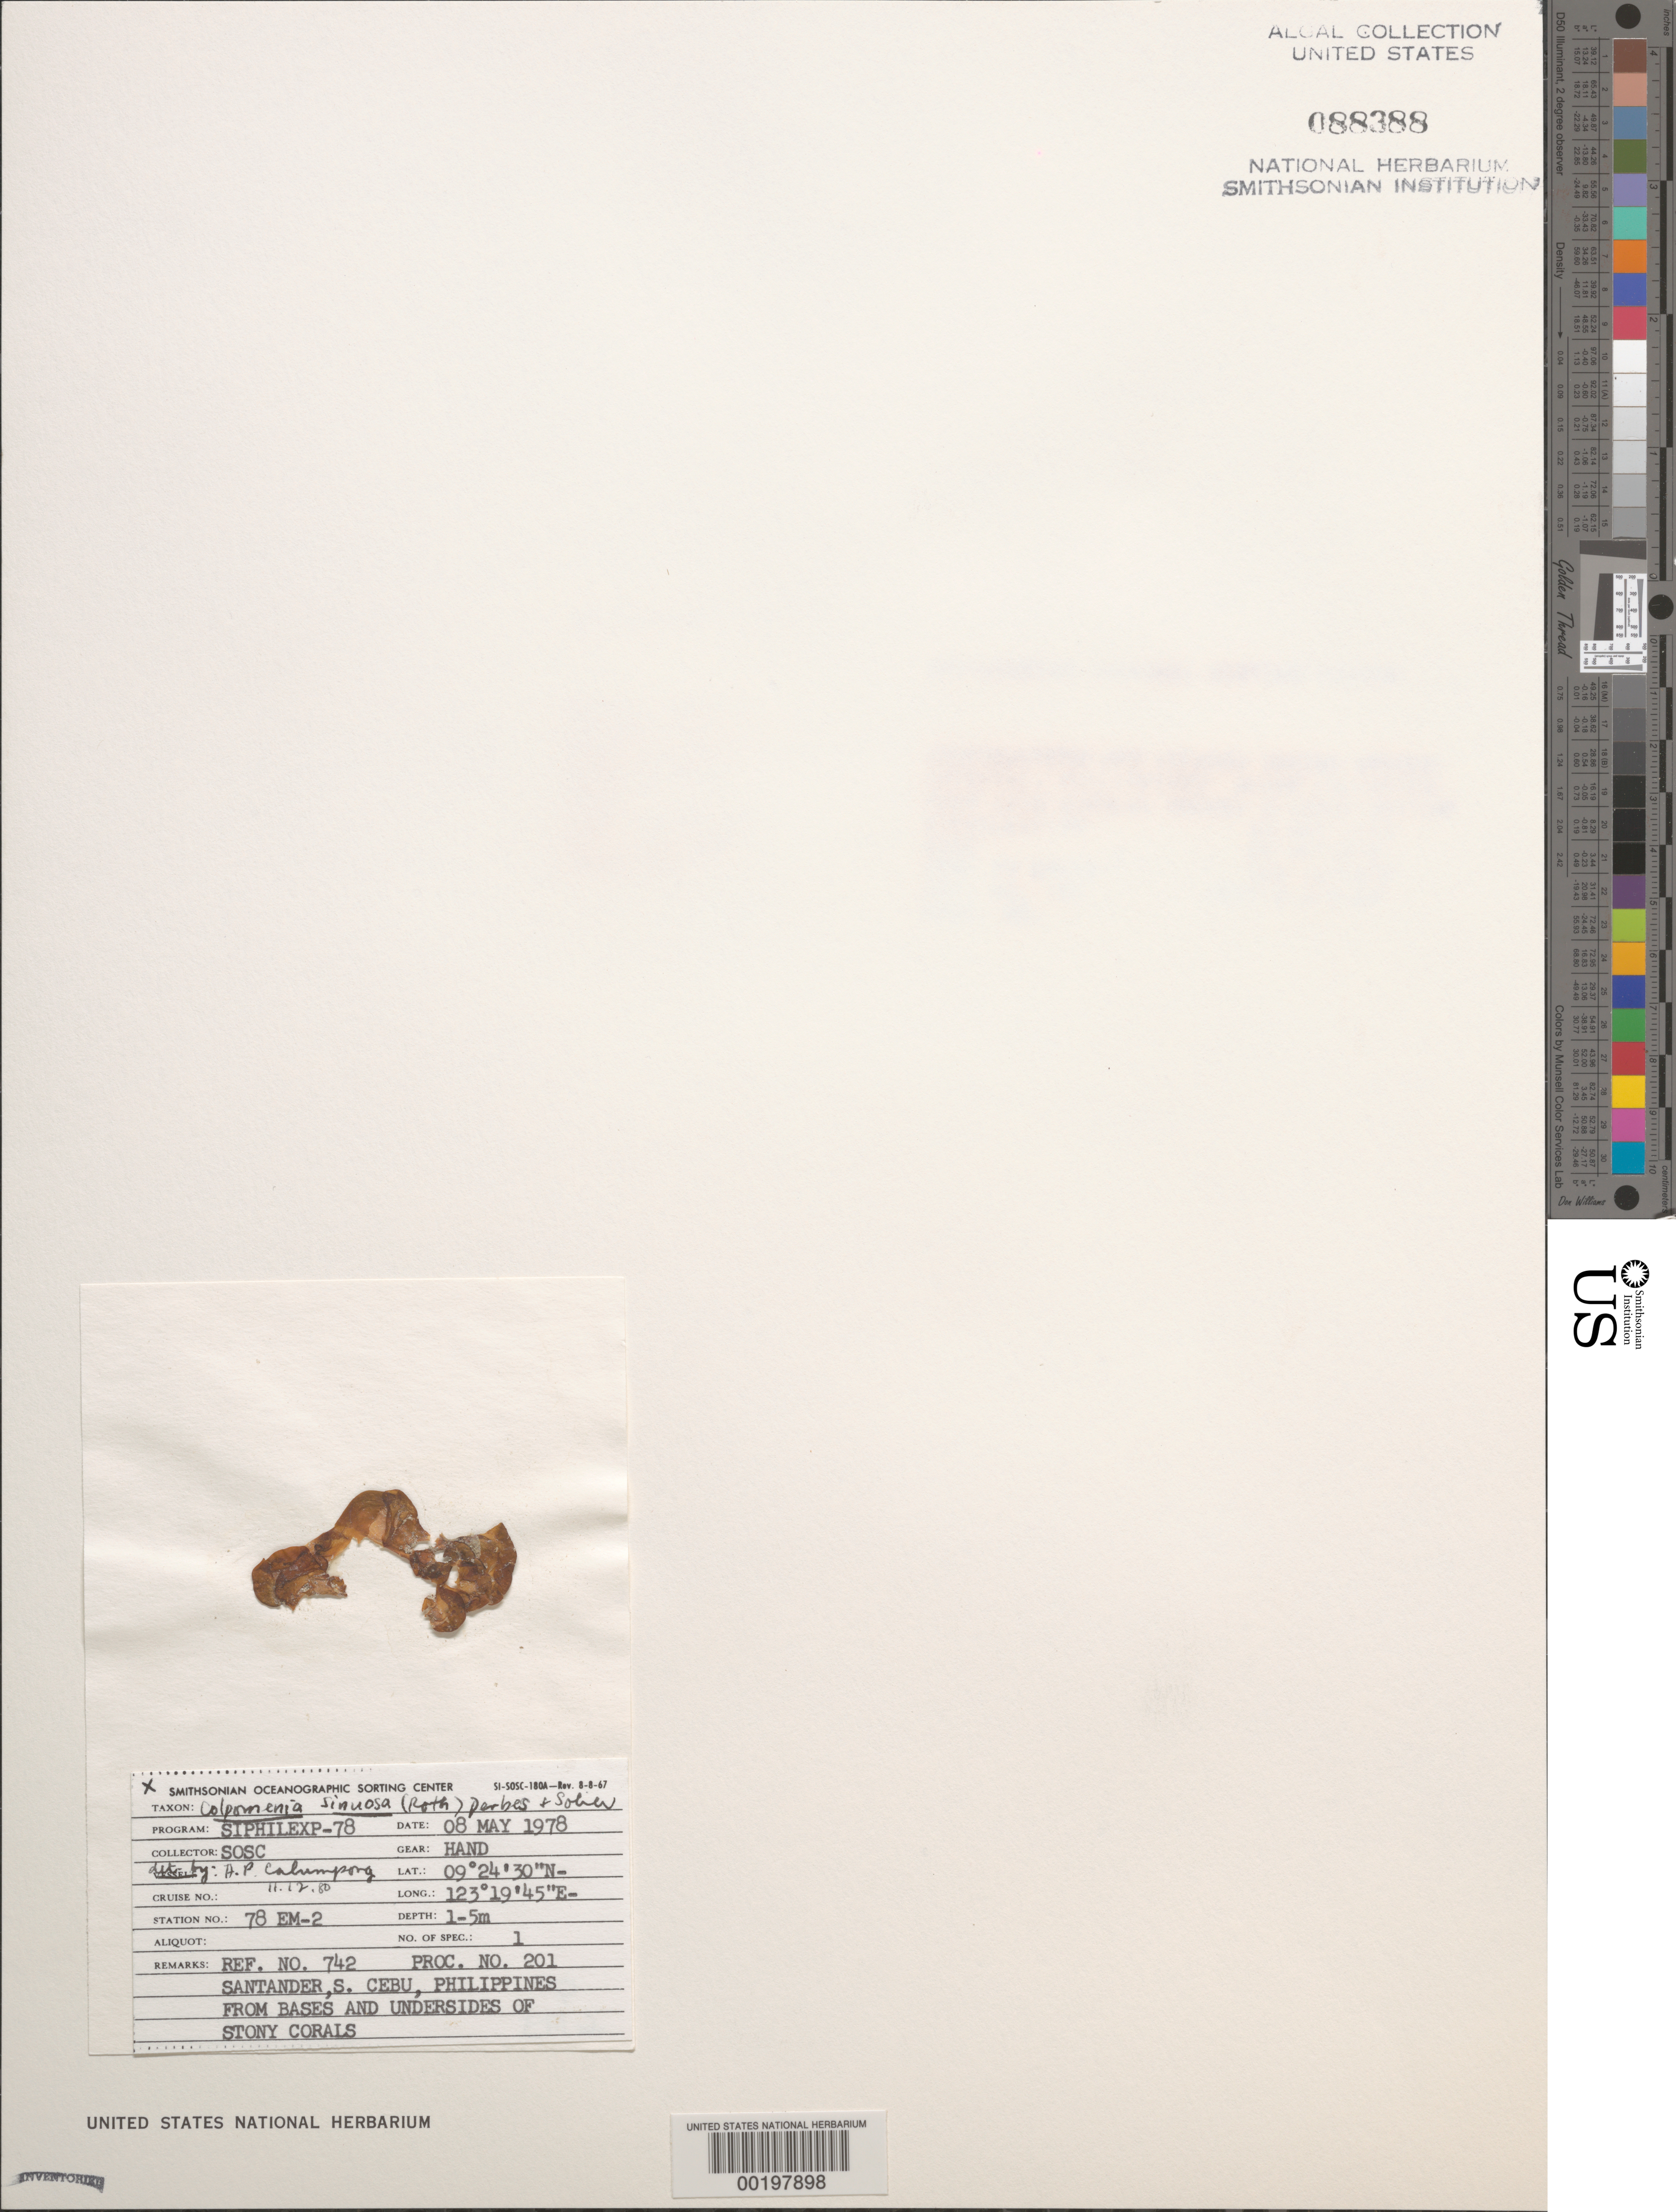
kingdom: Chromista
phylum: Ochrophyta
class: Phaeophyceae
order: Scytosiphonales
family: Scytosiphonaceae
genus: Colpomenia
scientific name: Colpomenia sinuosa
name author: (K. Mert. ex Roth) Derbes & Solier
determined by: Calumpong, H. P.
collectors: SOSC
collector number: Station 78 Em-2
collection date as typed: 08 May 1978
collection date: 1978-05-08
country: Philippines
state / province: Central Visayas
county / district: Cebu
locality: Santander, cebu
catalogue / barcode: US 88388